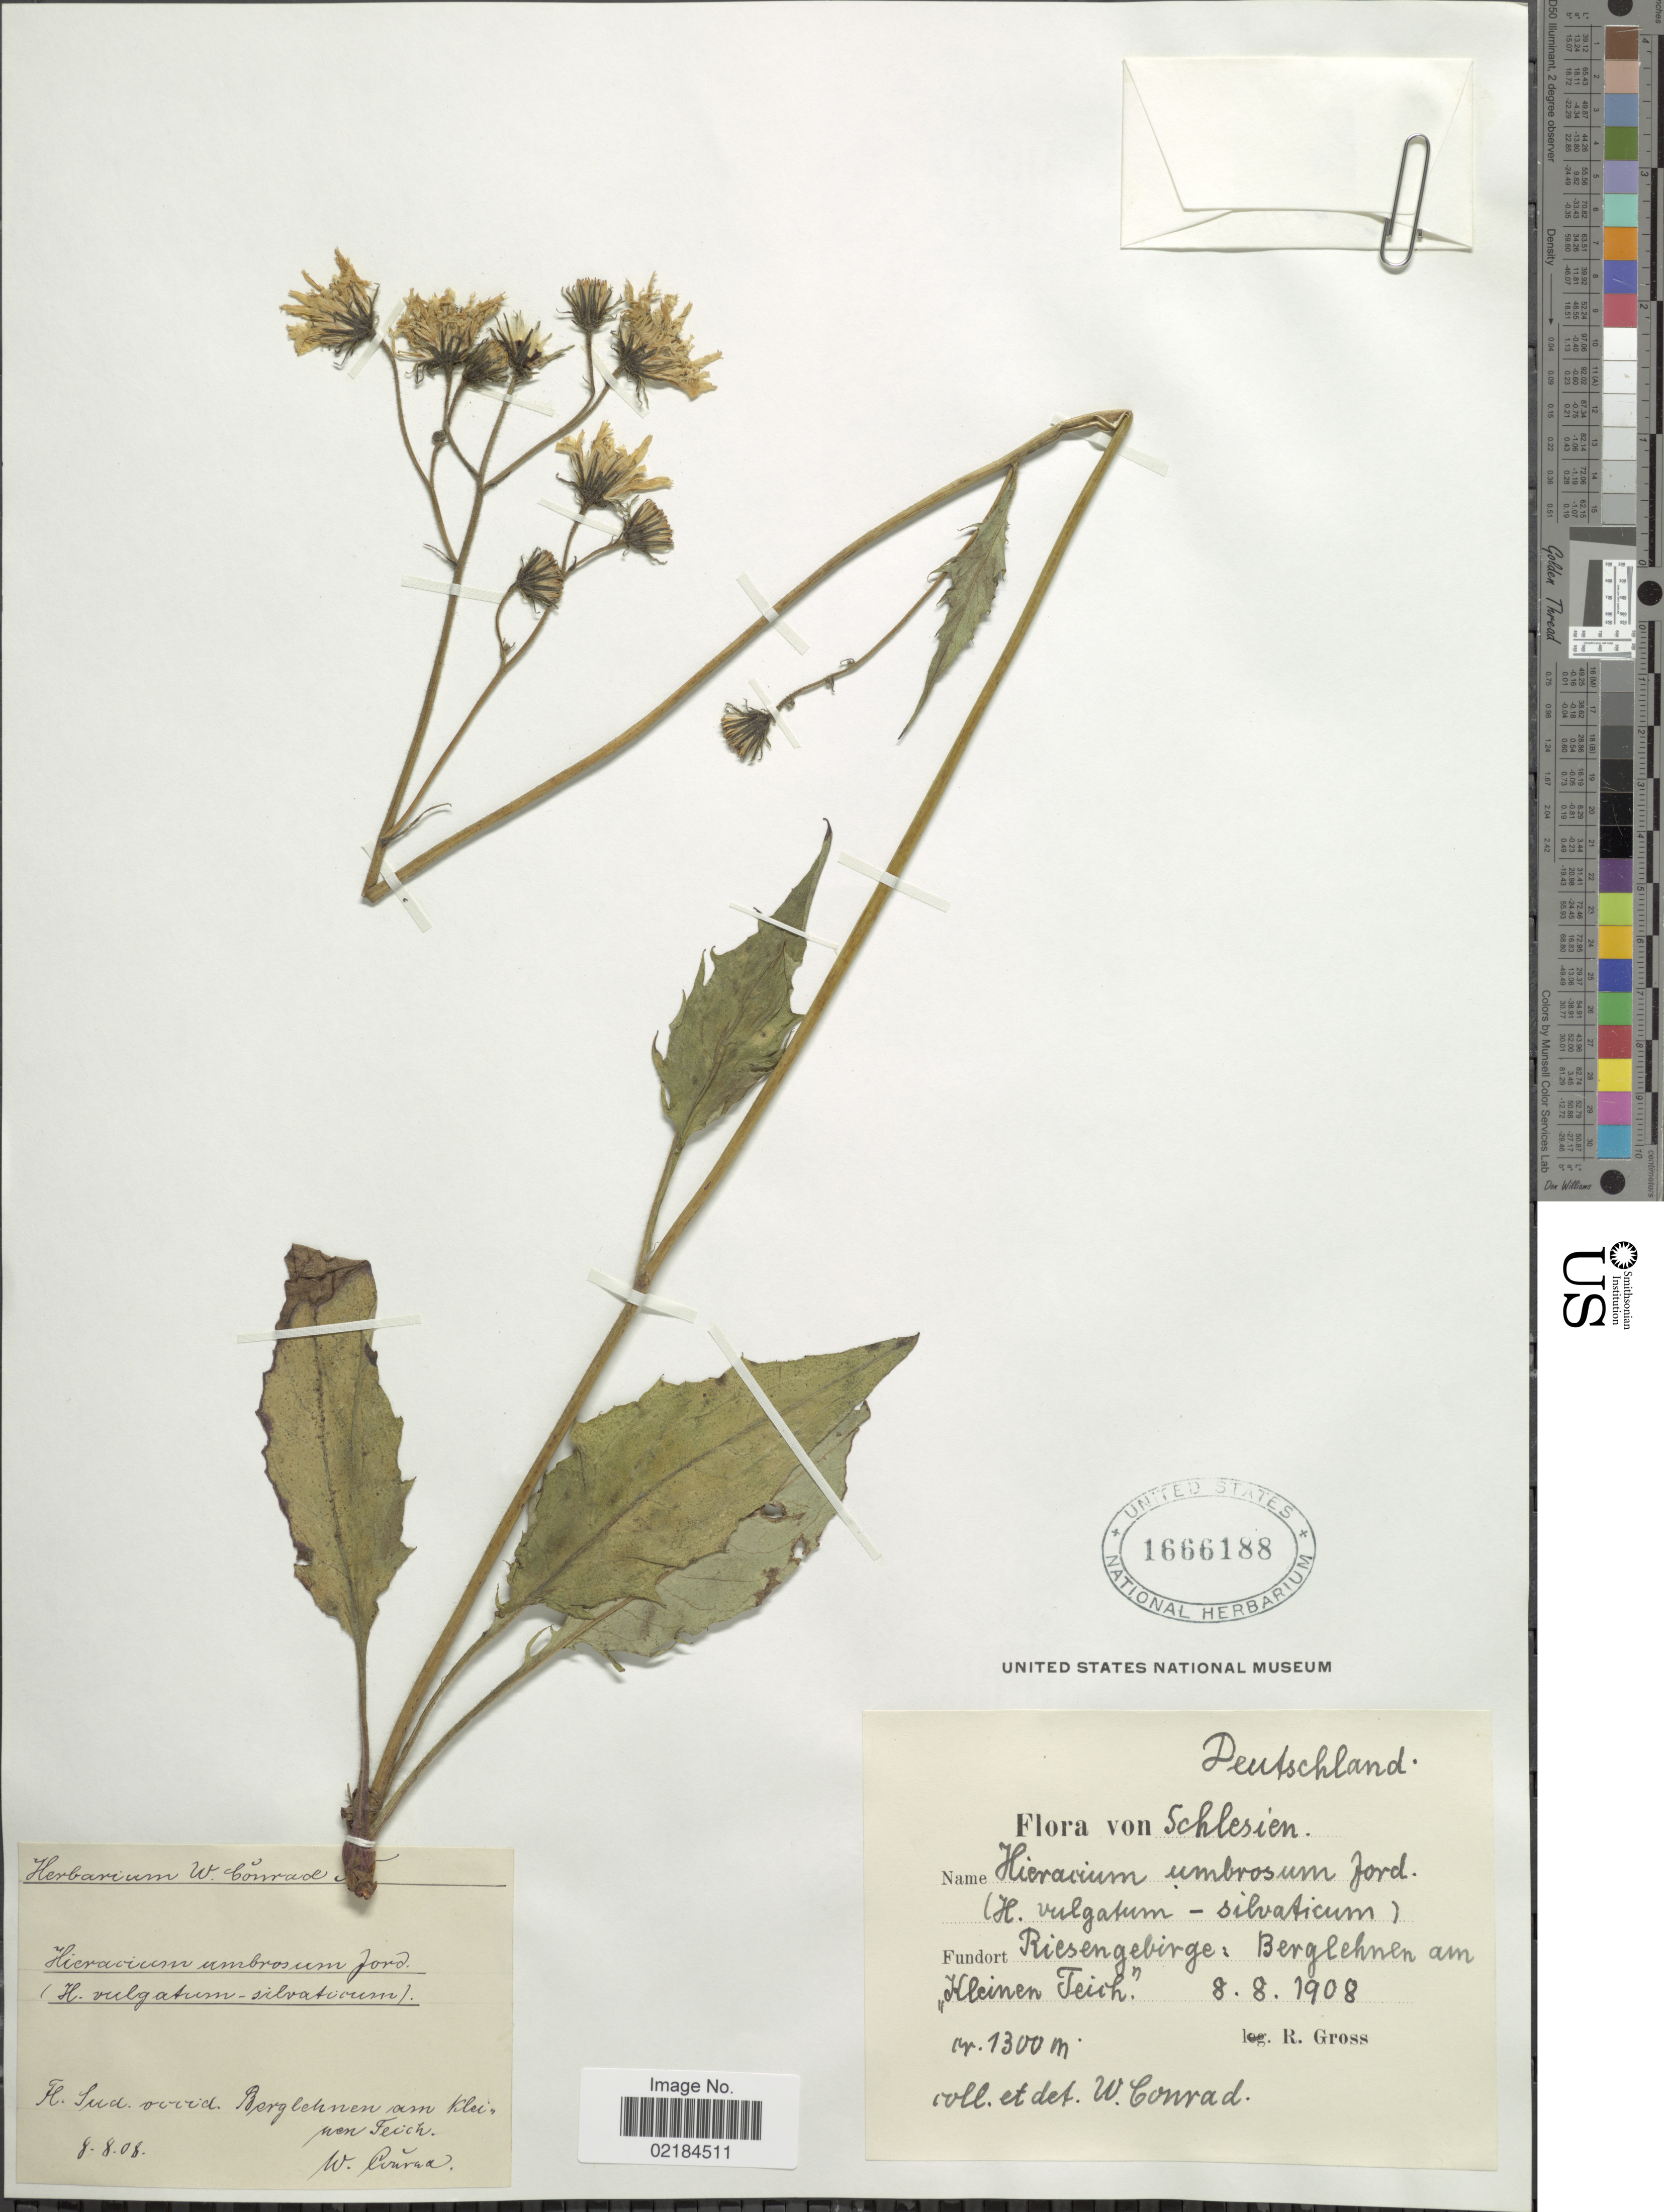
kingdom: Plantae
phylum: Tracheophyta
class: Magnoliopsida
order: Asterales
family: Asteraceae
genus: Hieracium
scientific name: Hieracium umbrosum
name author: Jord.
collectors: W. Conrad & R. Gross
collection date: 1908-08-08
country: Germany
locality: Deutschland, Schlesien, Riesengebirge, Berglehnen am Kleinen Teich [interpreted]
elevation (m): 1300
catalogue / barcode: US 1666188